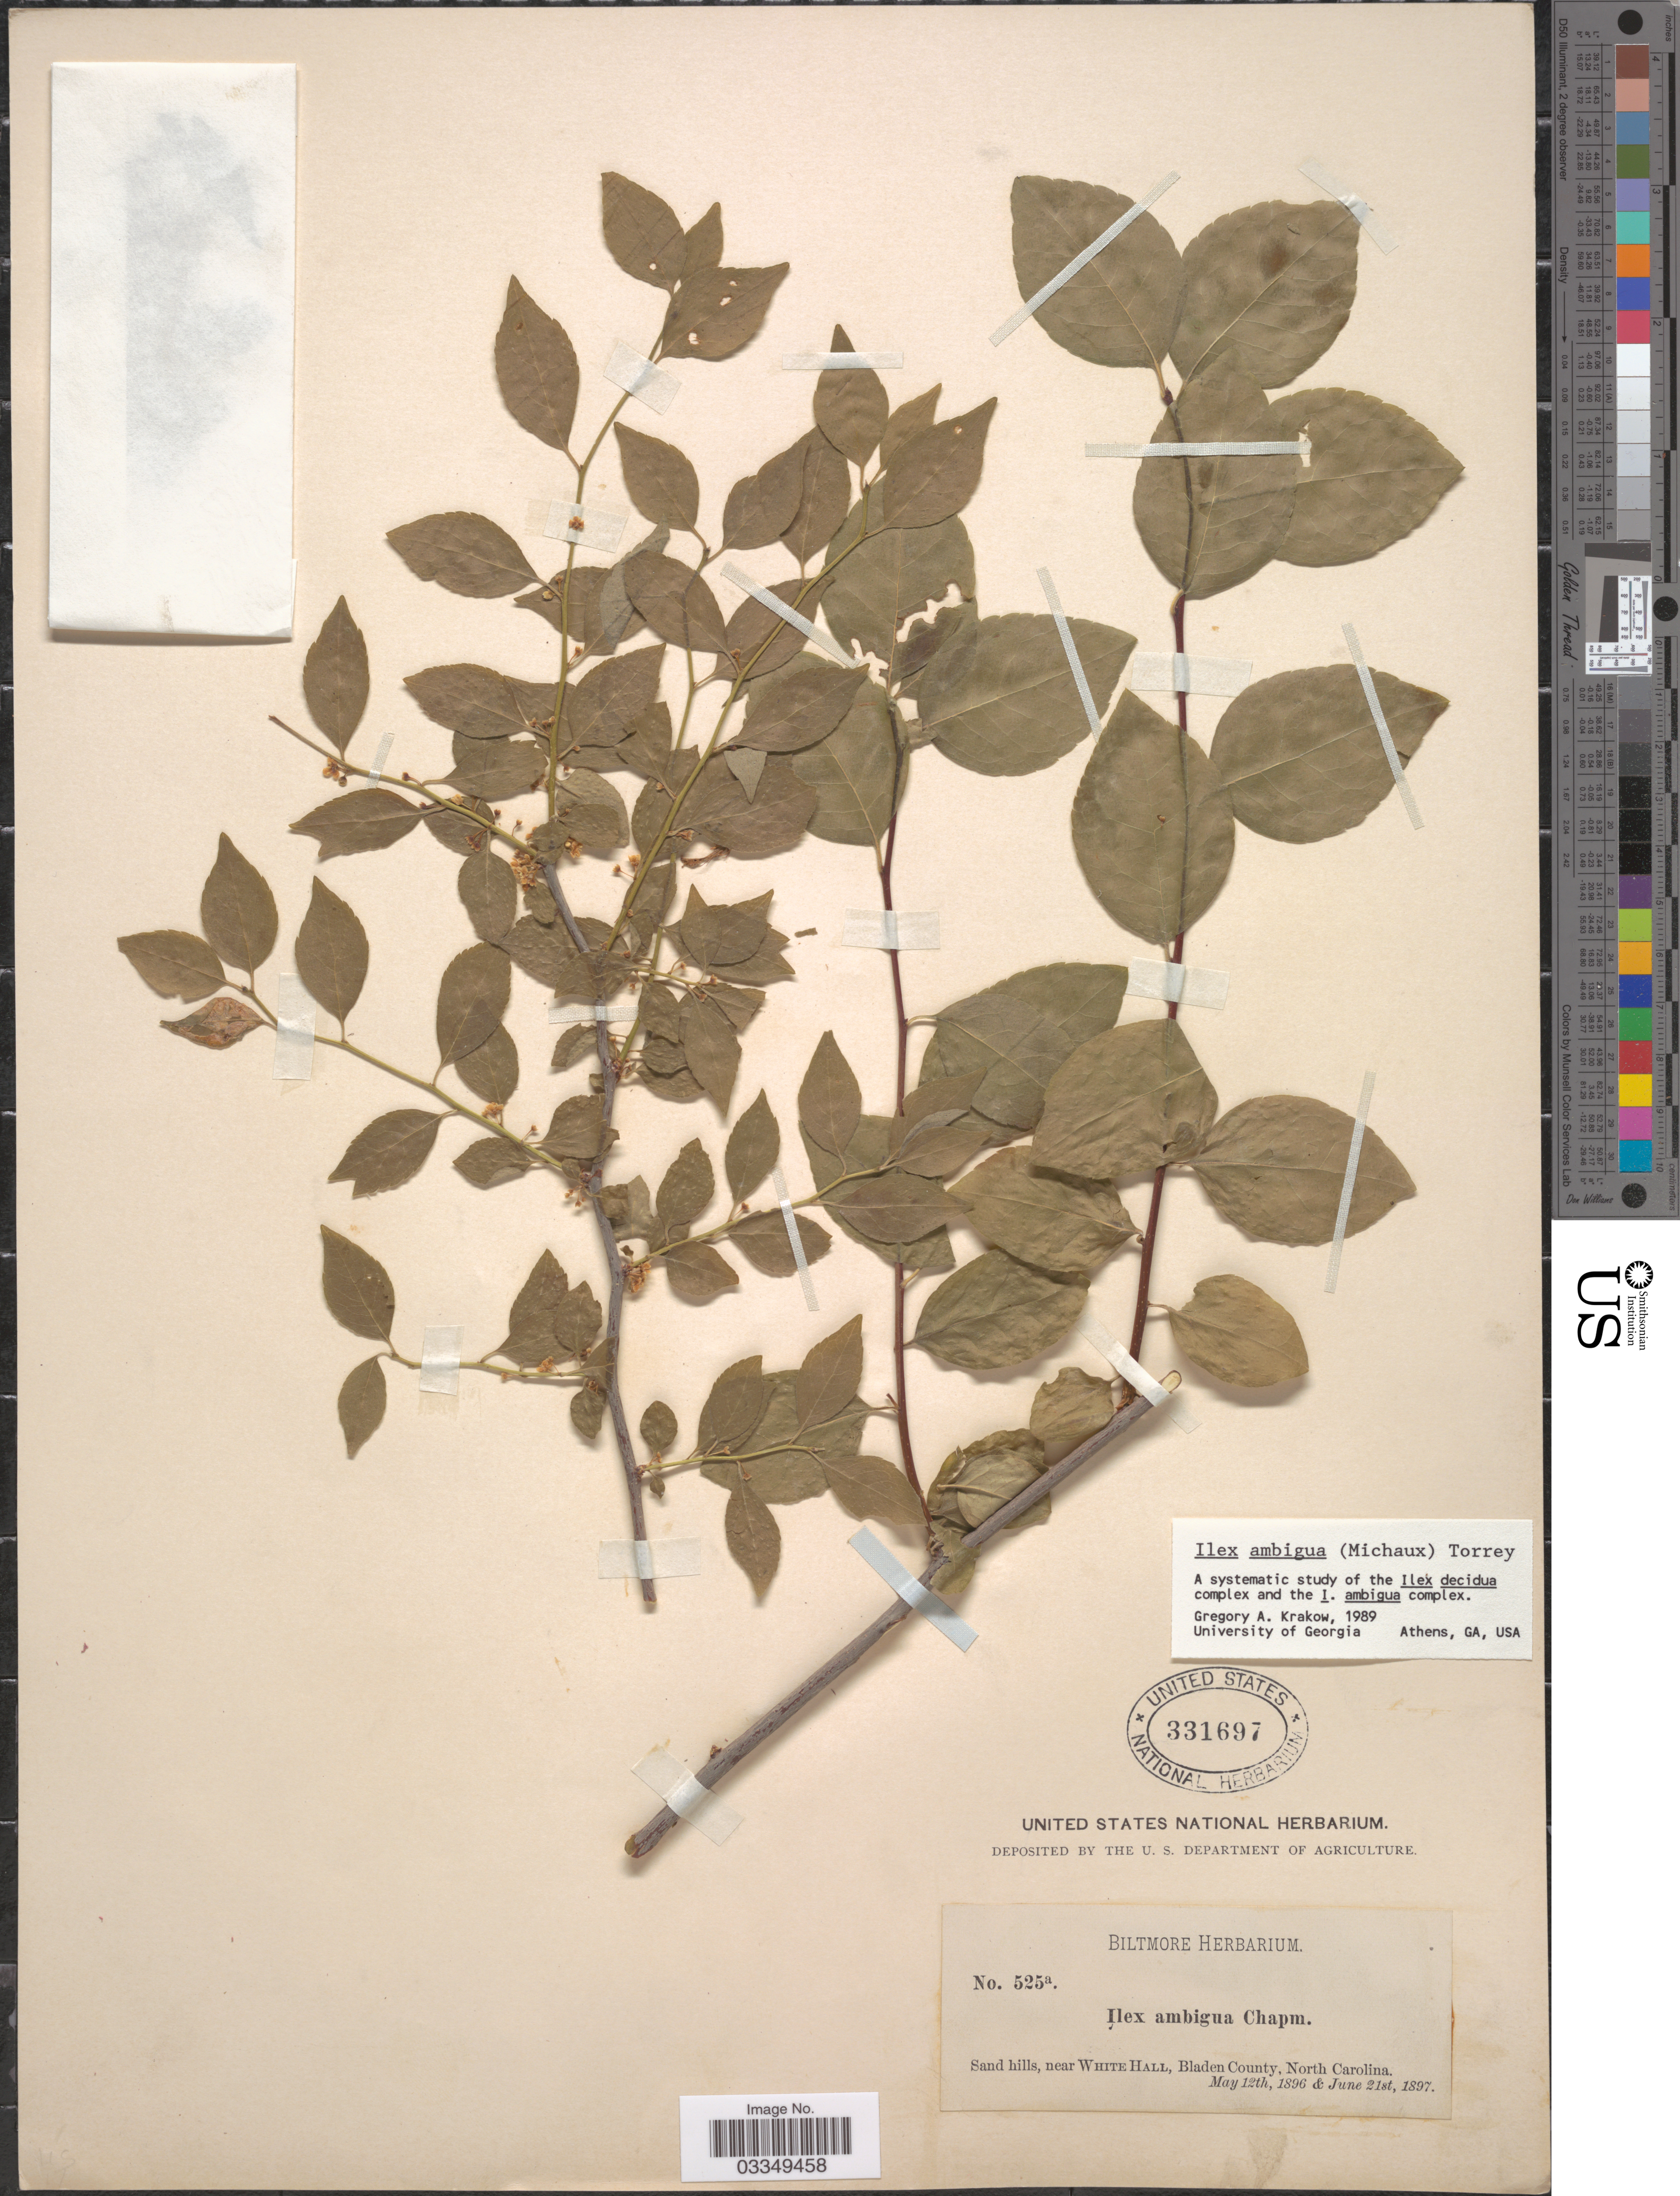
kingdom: Plantae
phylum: Tracheophyta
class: Magnoliopsida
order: Aquifoliales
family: Aquifoliaceae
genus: Ilex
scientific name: Ilex ambigua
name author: Chapm.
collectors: ex herb. Biltmore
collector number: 525a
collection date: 1896-05-12/1897-06-21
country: United States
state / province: North Carolina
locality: Near White Hall, Bladen County.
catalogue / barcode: US 331697